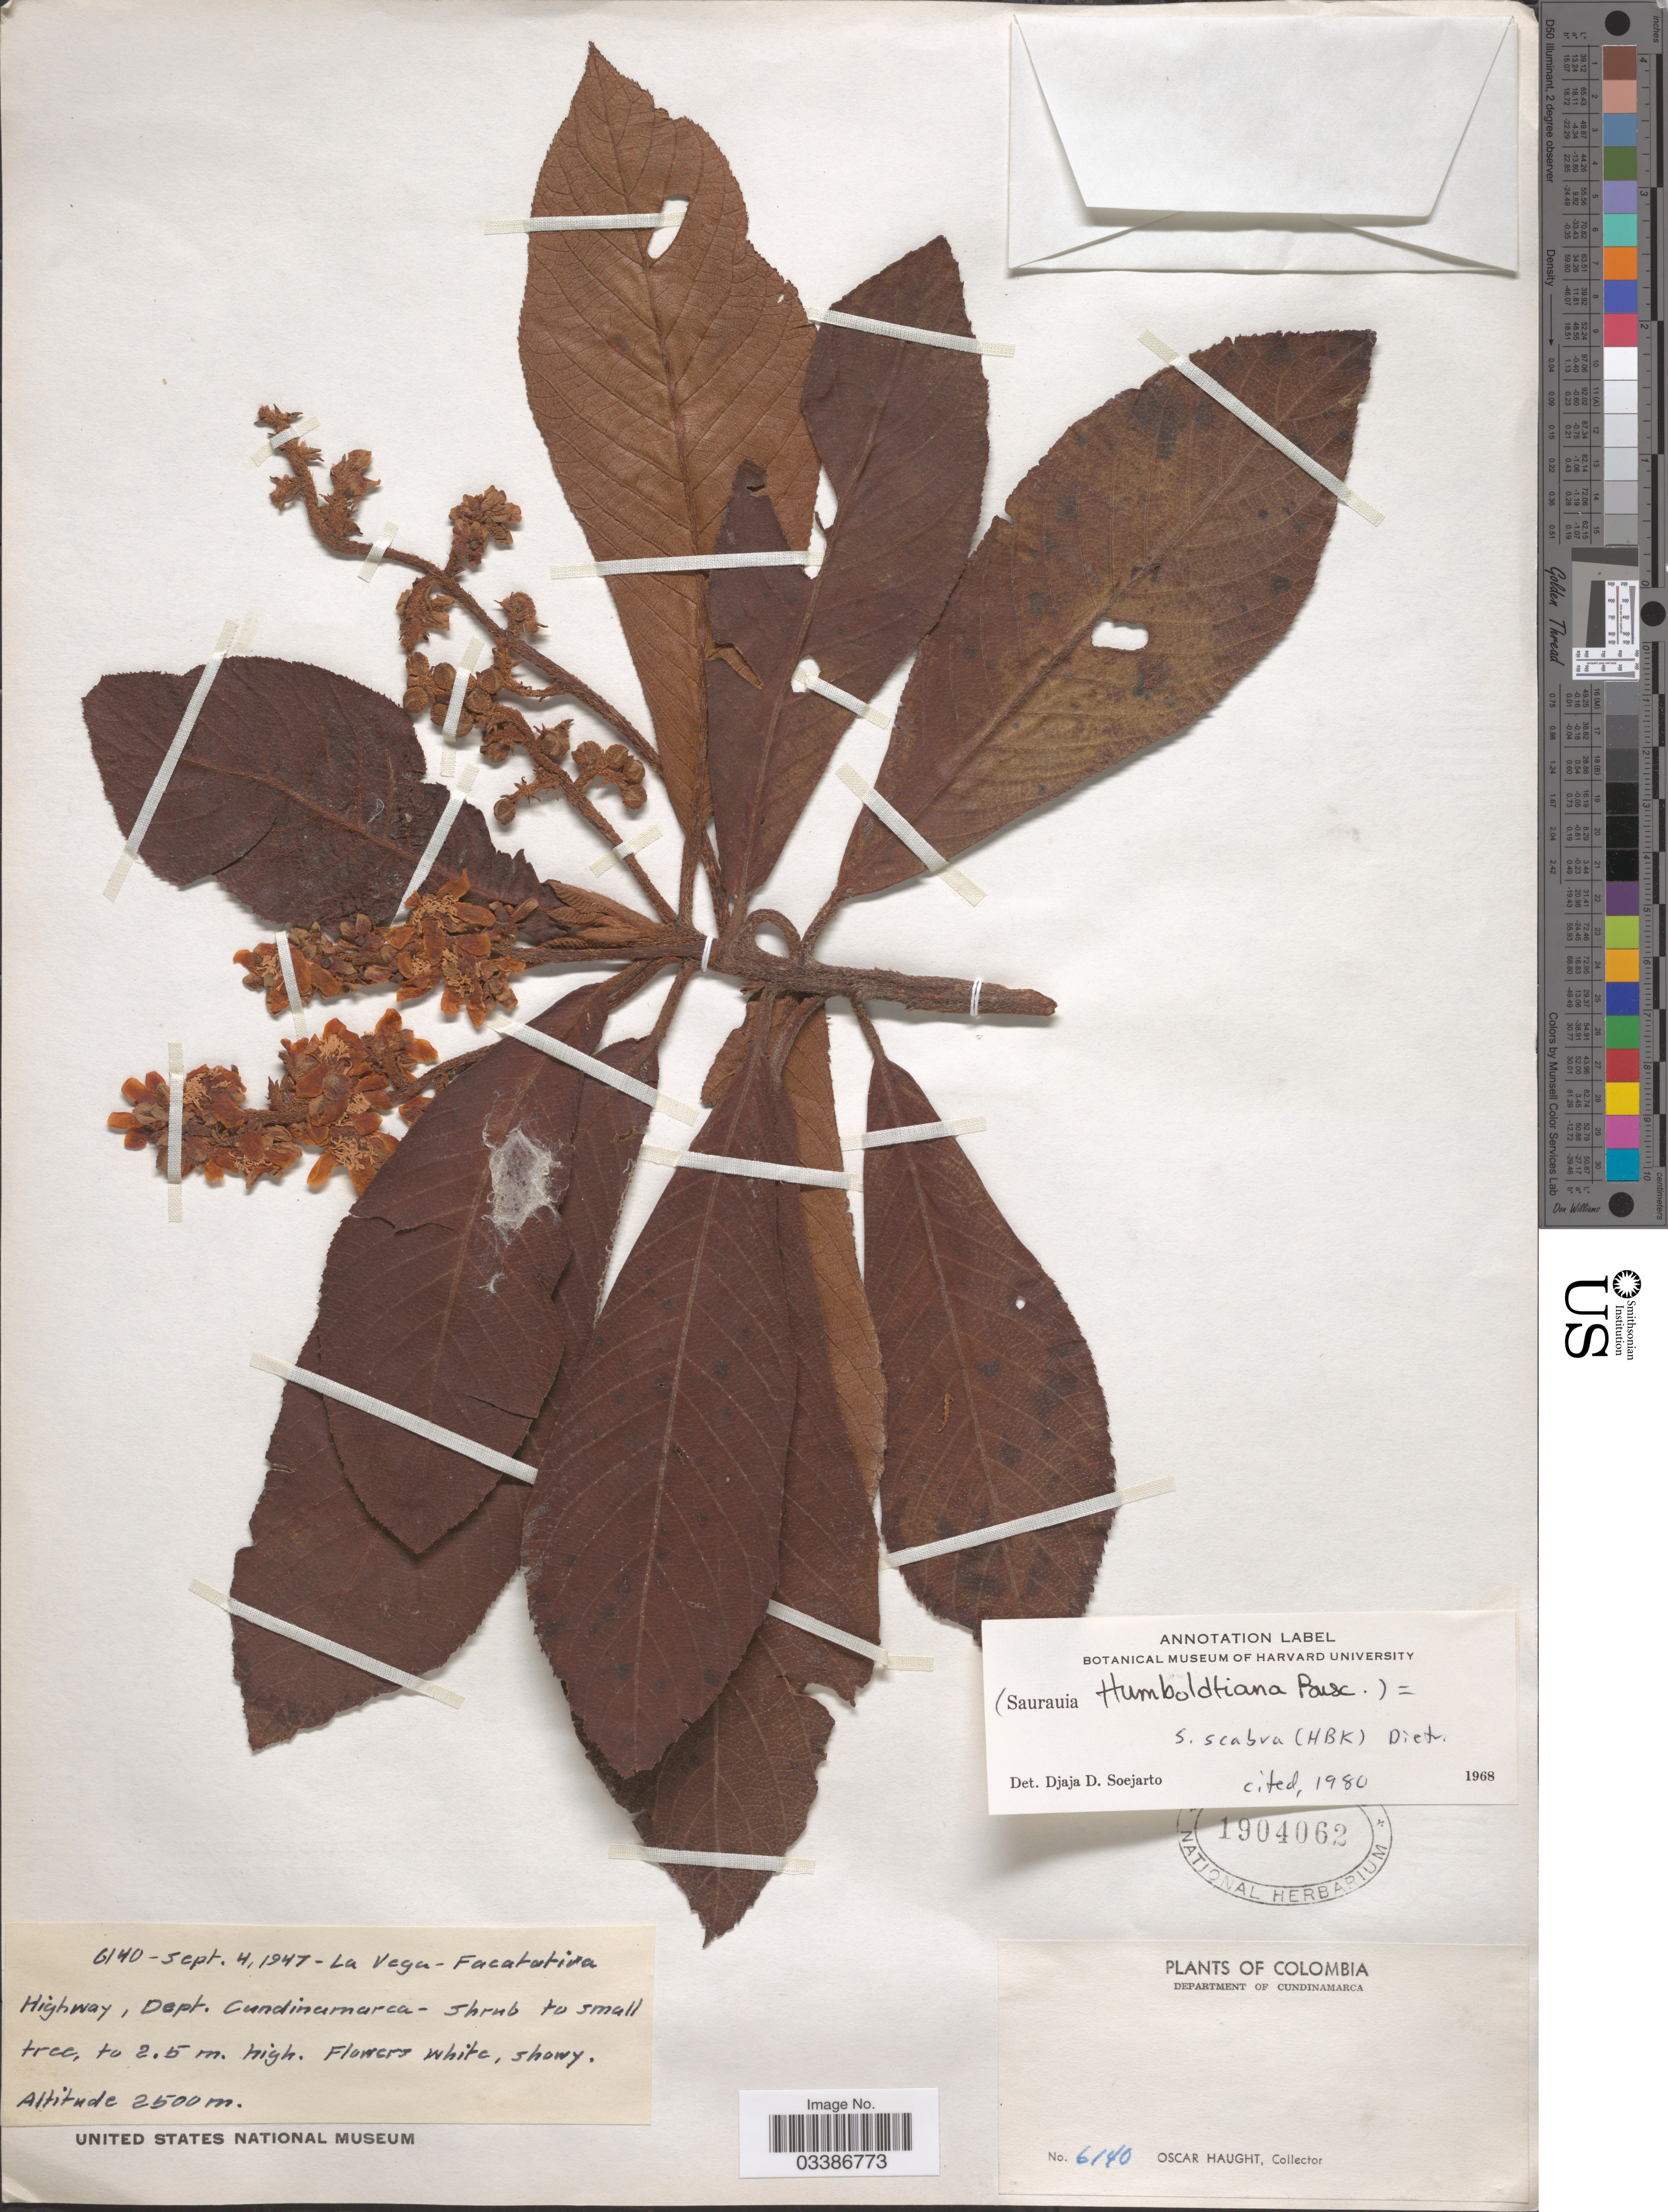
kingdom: Plantae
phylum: Tracheophyta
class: Magnoliopsida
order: Ericales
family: Actinidiaceae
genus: Saurauia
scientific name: Saurauia scabra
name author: (Kunth) D. Dietr.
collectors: O. Haught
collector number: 6140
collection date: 1947-09-04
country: Colombia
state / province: Cundinamarca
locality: La Vega - Facatativa Highway, Dept. Cundinamarca.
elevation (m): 2500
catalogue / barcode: US 1904062